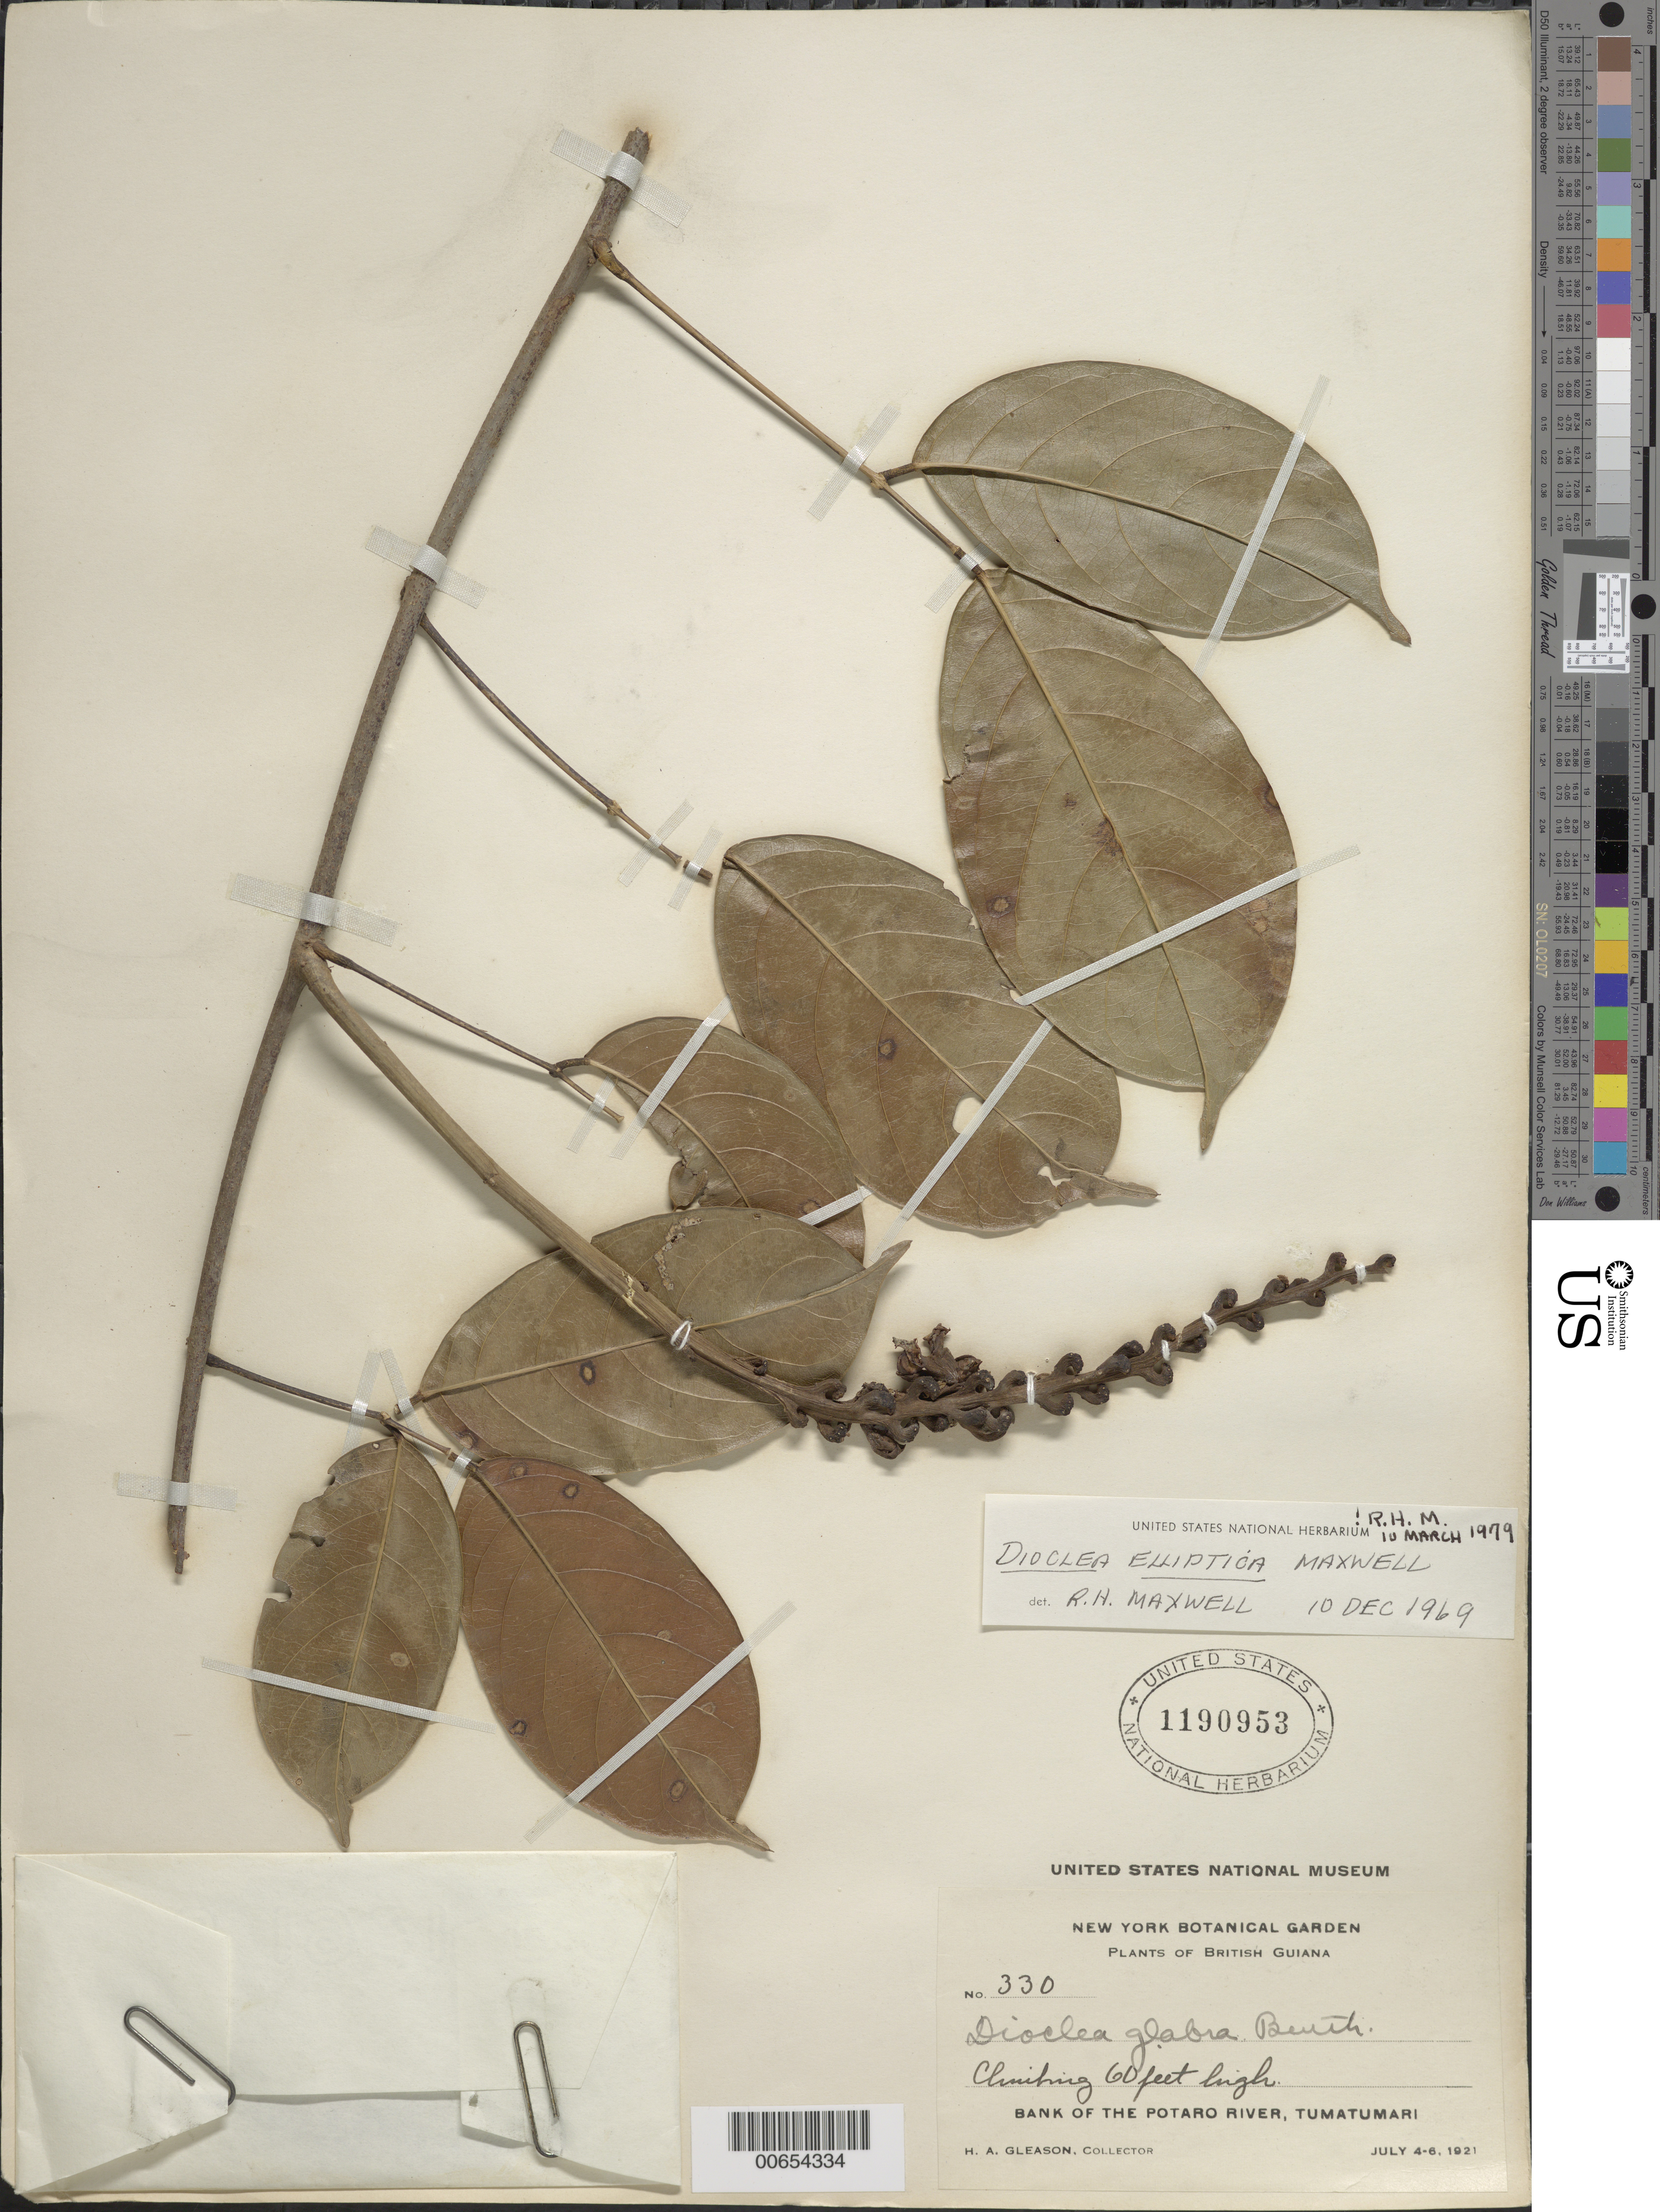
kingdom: Plantae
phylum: Tracheophyta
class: Magnoliopsida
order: Fabales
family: Fabaceae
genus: Macropsychanthus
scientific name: Macropsychanthus scaber var. scaber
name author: (Rich.) L.P. Queiroz & Snak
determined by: Strong, Mark T., (BOT), Smithsonian Institution - National Museum of Natural History (UNITED STATES)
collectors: H. A. Gleason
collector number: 330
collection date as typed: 4-Jul-21 to 6-Jul-21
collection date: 1921-07-04/1921-07-06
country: Guyana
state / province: Potaro-Siparuni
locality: Tumatumari Village, Potaro R.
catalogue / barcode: US 1190953